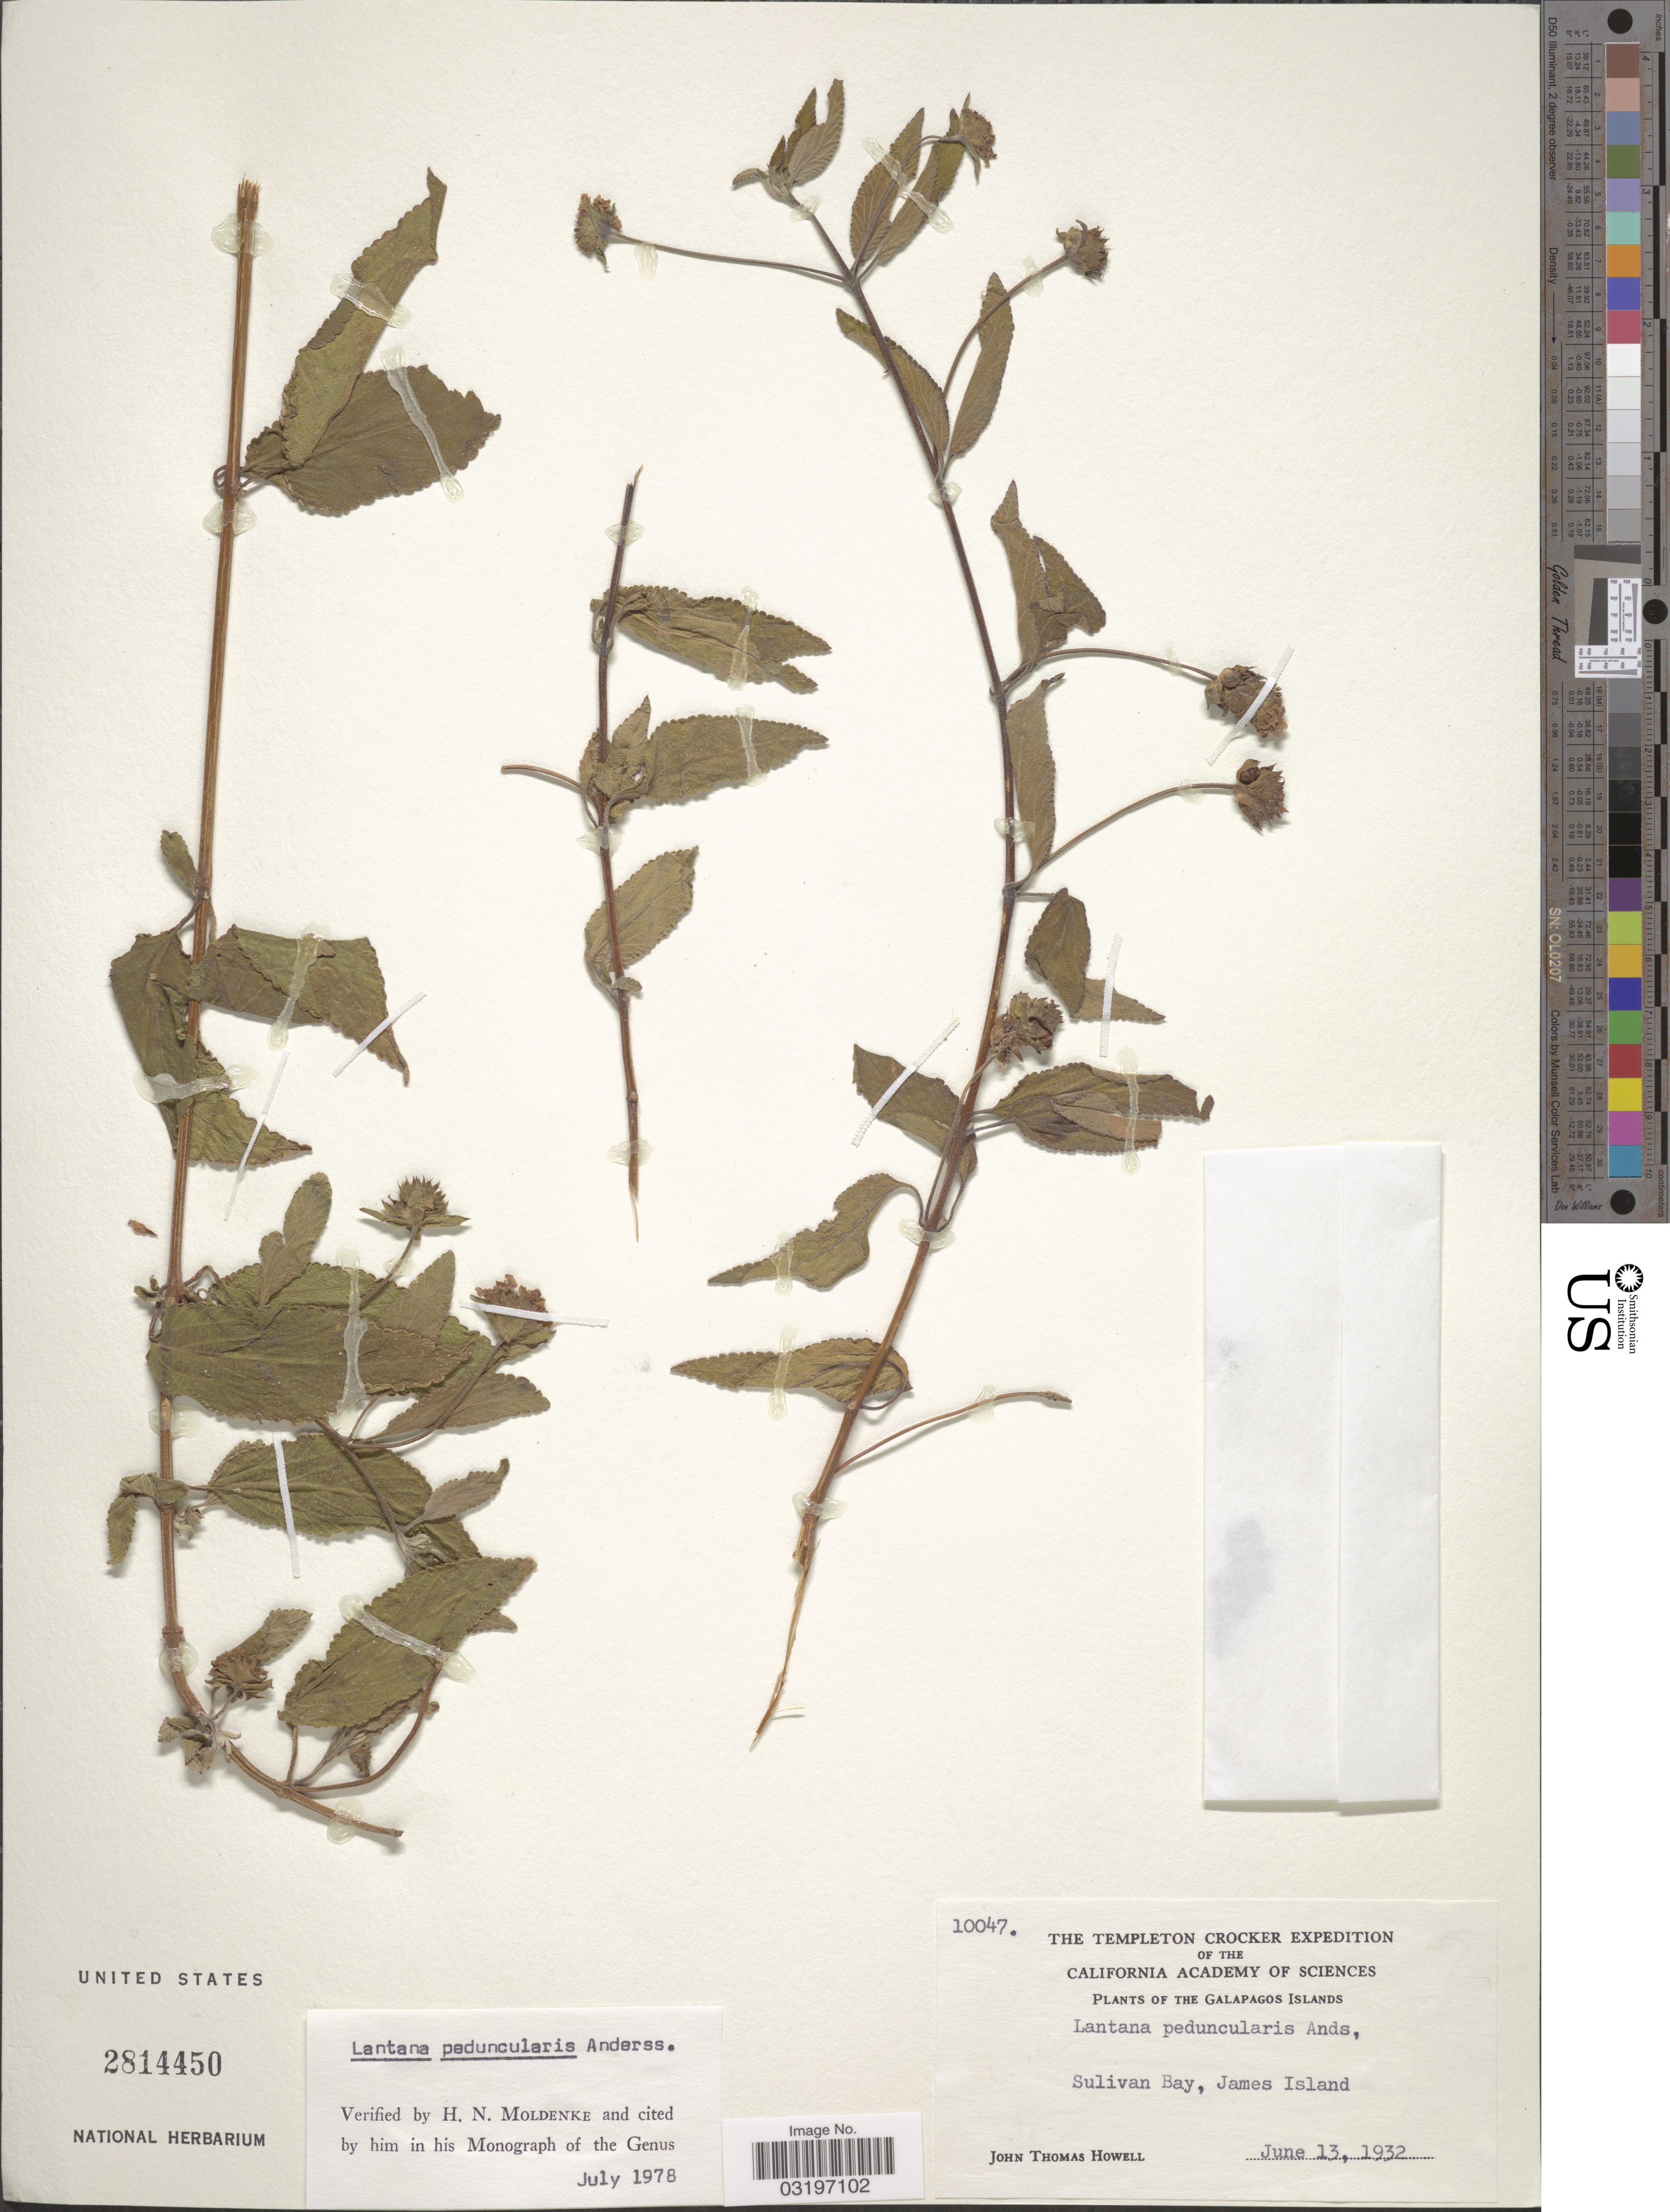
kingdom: Plantae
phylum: Tracheophyta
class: Magnoliopsida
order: Lamiales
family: Verbenaceae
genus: Lantana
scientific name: Lantana peduncularis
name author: Andersson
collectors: J. T. Howell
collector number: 10047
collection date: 1932-06-13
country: Ecuador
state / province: Colón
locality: The Galapagos Islands. Sulivan Bay, James Island.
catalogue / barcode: US 2814450